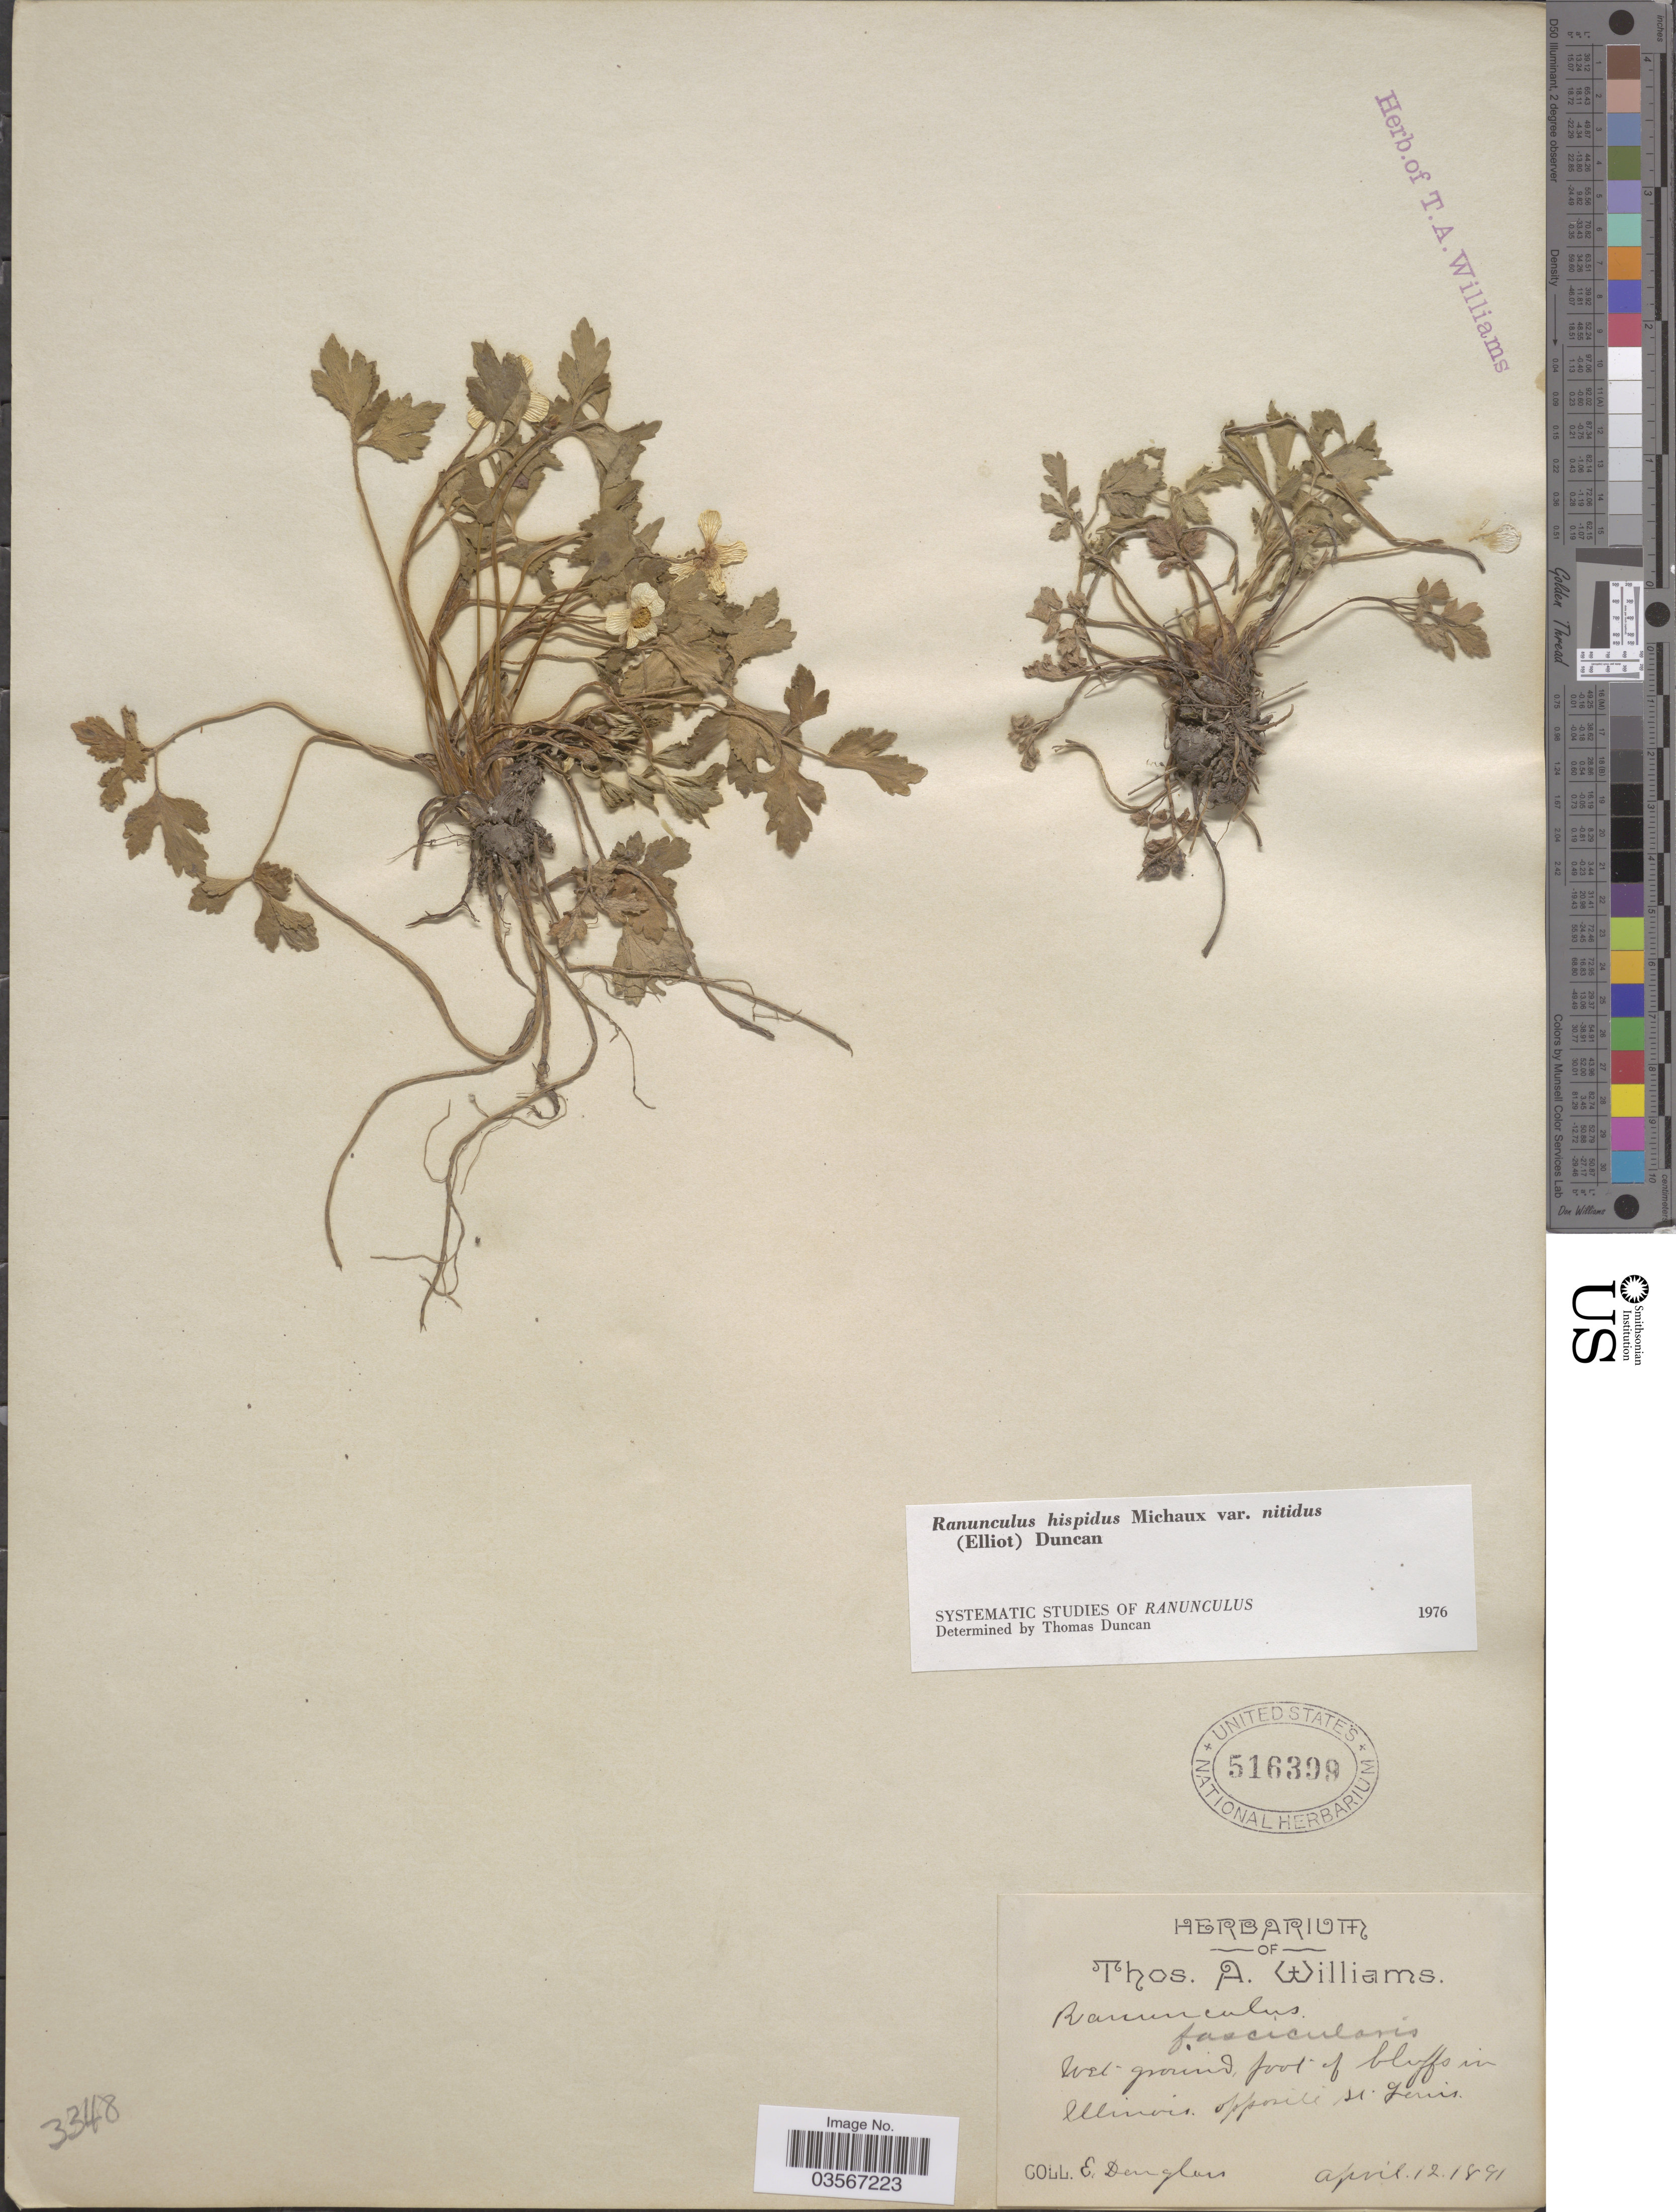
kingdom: Plantae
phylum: Tracheophyta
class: Magnoliopsida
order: Ranunculales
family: Ranunculaceae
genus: Ranunculus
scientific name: Ranunculus hispidus var. nitidus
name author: (Chapm.) T. Duncan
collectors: E. Douglass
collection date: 1891-04-12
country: United States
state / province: Illinois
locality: Foot of bluffs in Illinois opposite St. Louis.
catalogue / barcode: US 516399